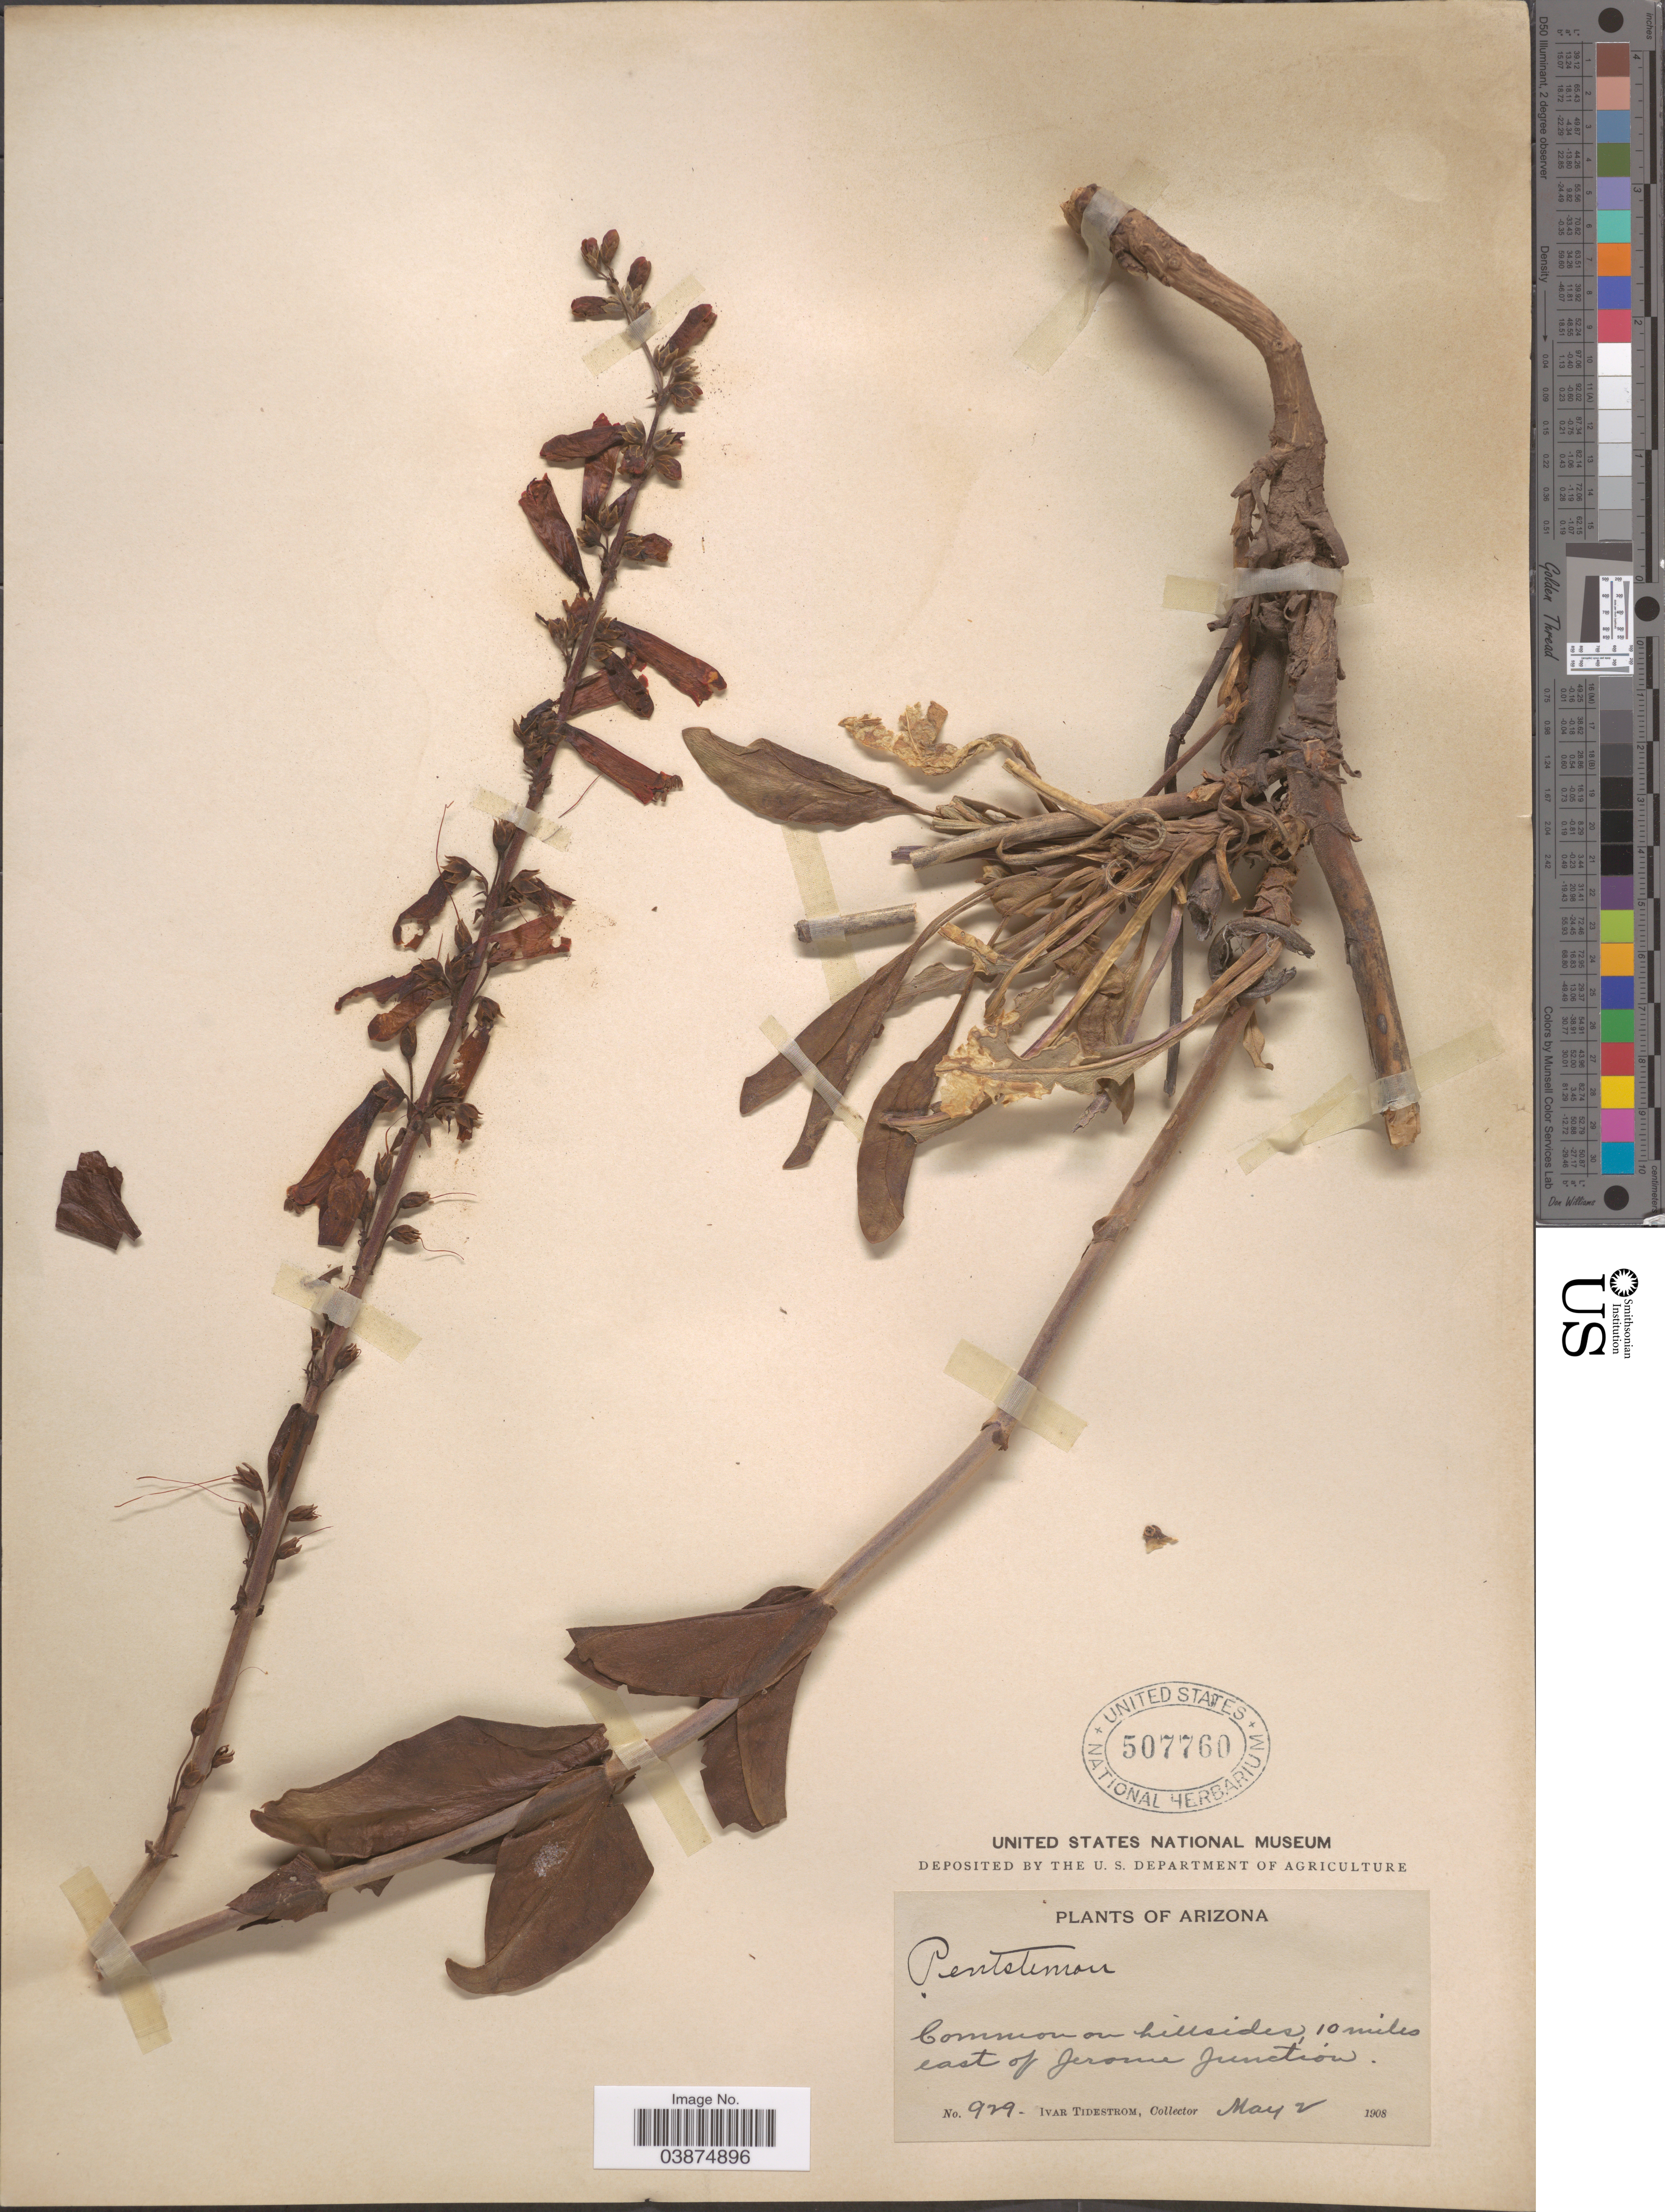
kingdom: Plantae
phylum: Tracheophyta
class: Magnoliopsida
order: Lamiales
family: Plantaginaceae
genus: Penstemon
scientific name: Penstemon eatonii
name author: A. Gray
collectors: I. F. Tidestrom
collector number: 929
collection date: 1908-05-02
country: United States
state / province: Arizona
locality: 10 miles east of Jerome Junction.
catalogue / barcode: US 507760